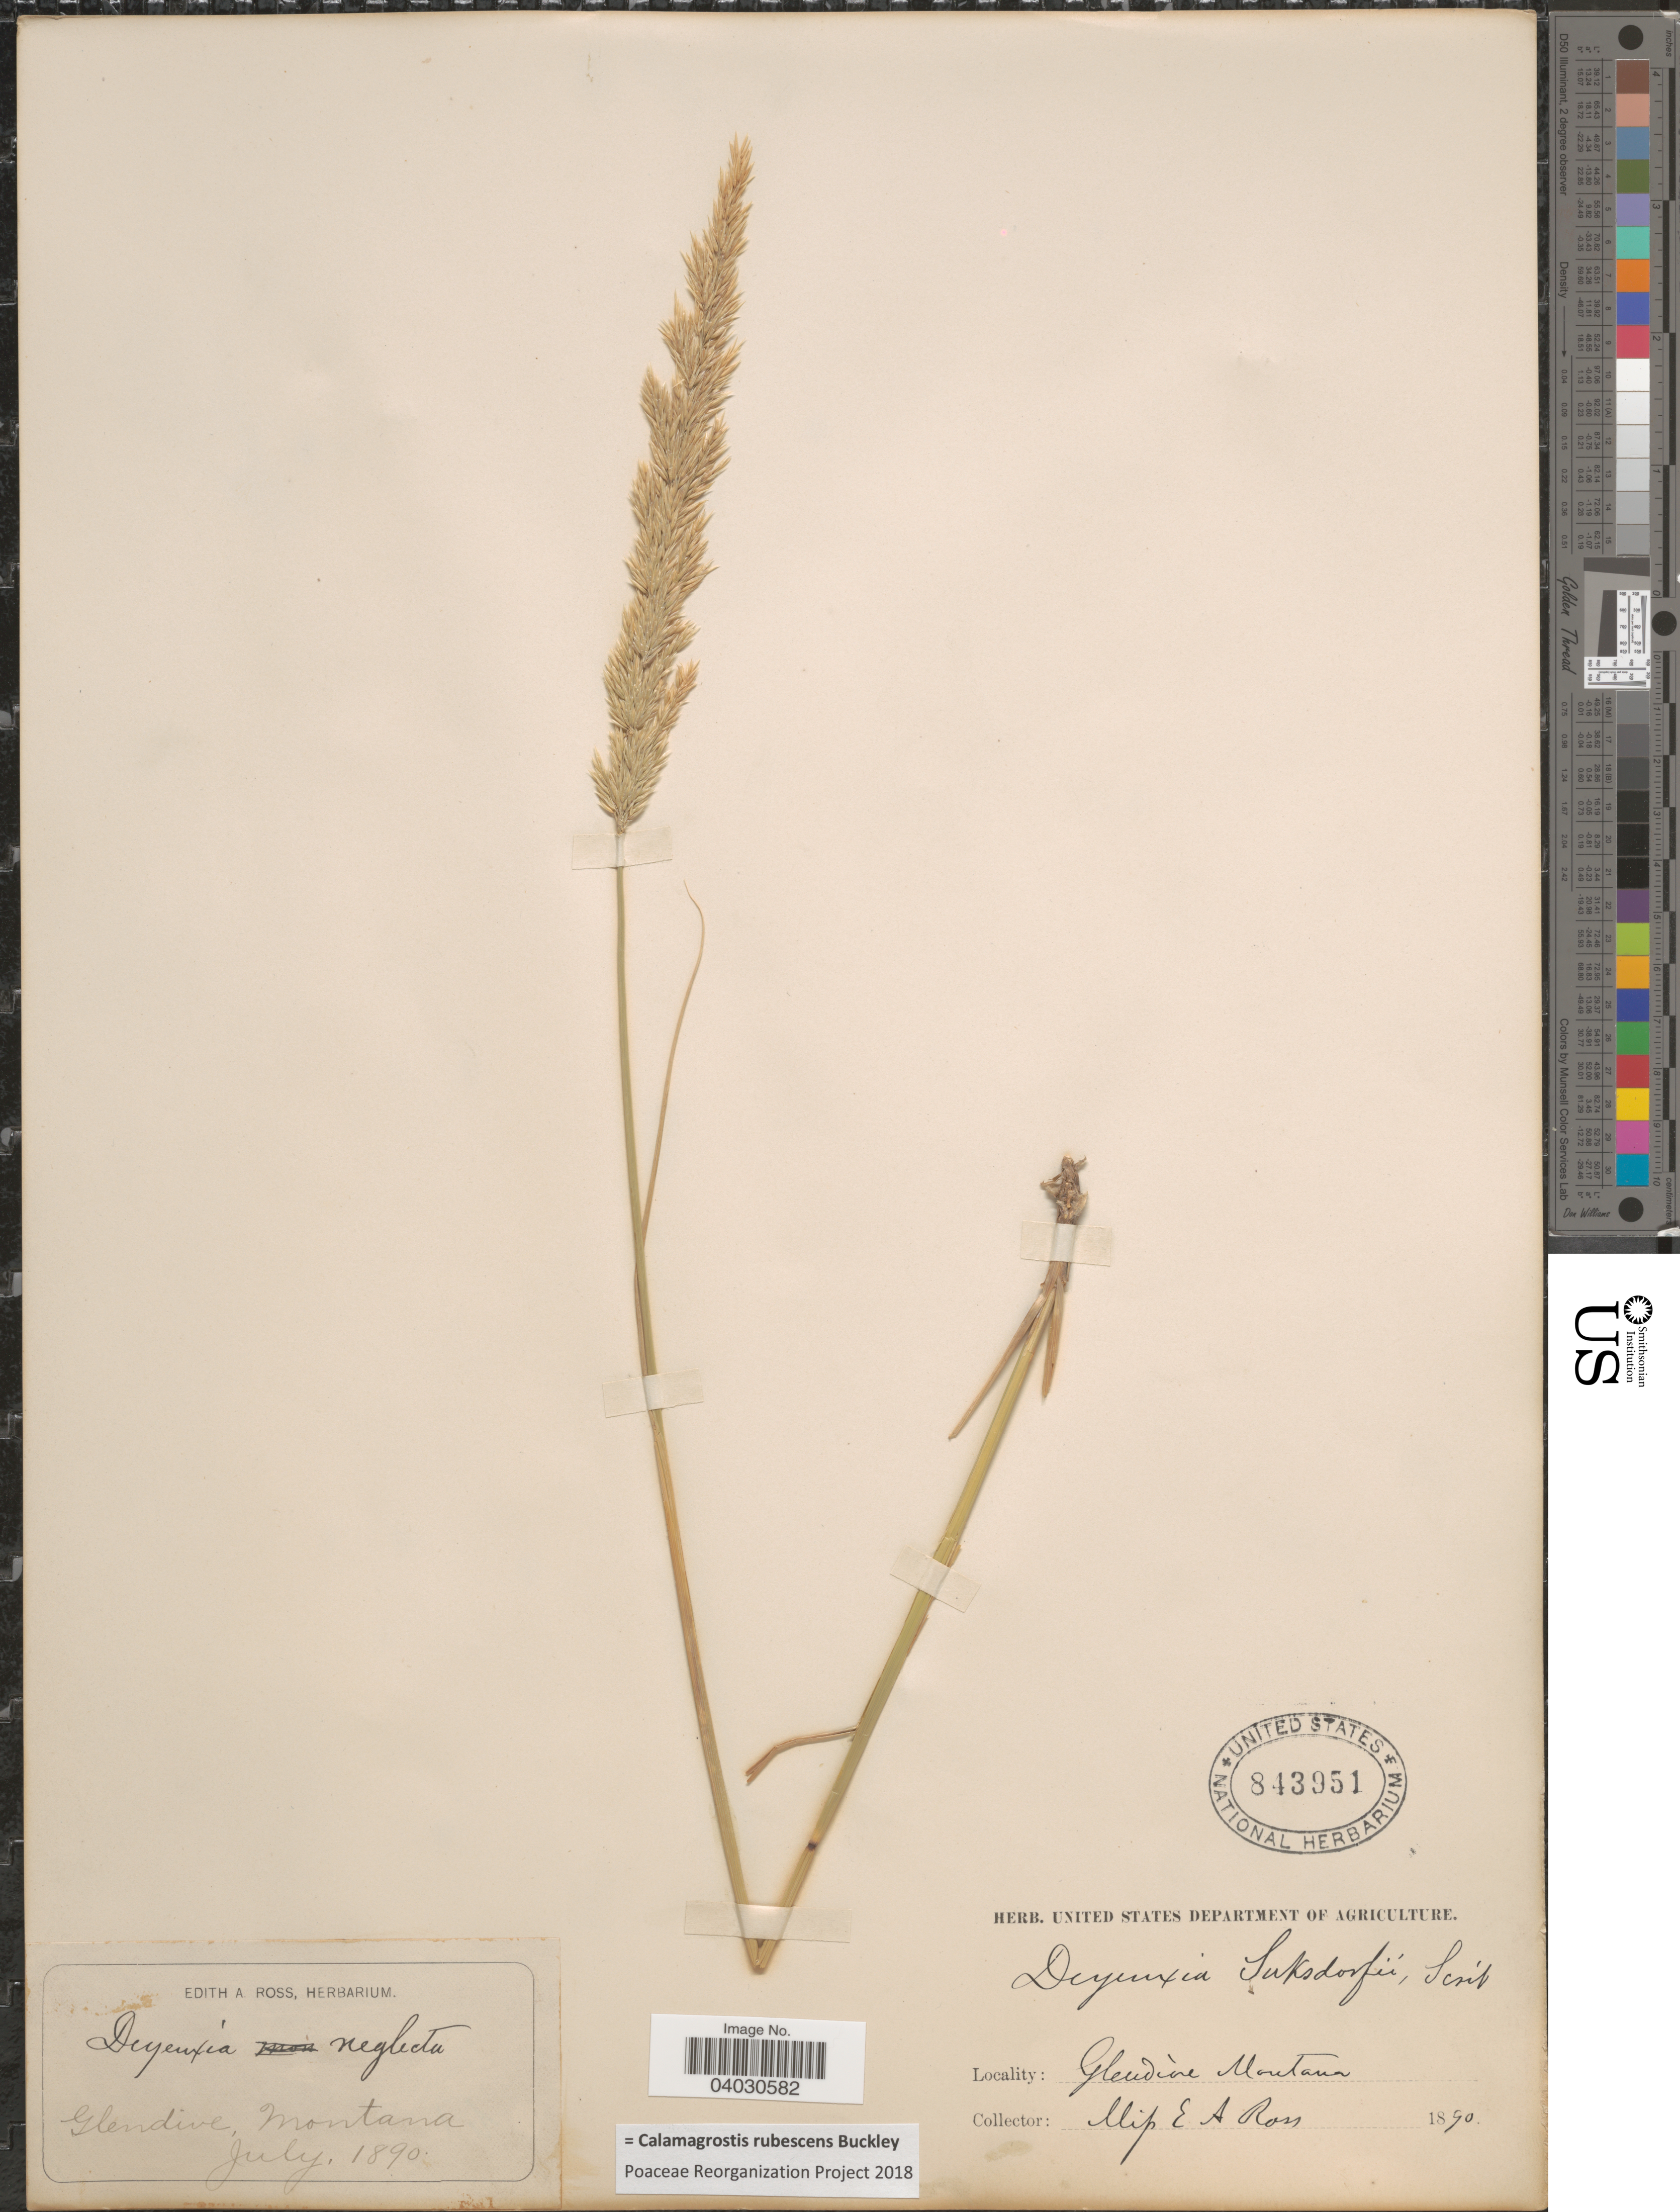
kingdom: Plantae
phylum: Tracheophyta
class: Liliopsida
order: Poales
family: Poaceae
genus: Calamagrostis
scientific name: Calamagrostis rubescens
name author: Buckley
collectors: E. Ross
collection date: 1890-07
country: United States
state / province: Montana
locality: Glendive.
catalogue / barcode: US 843951